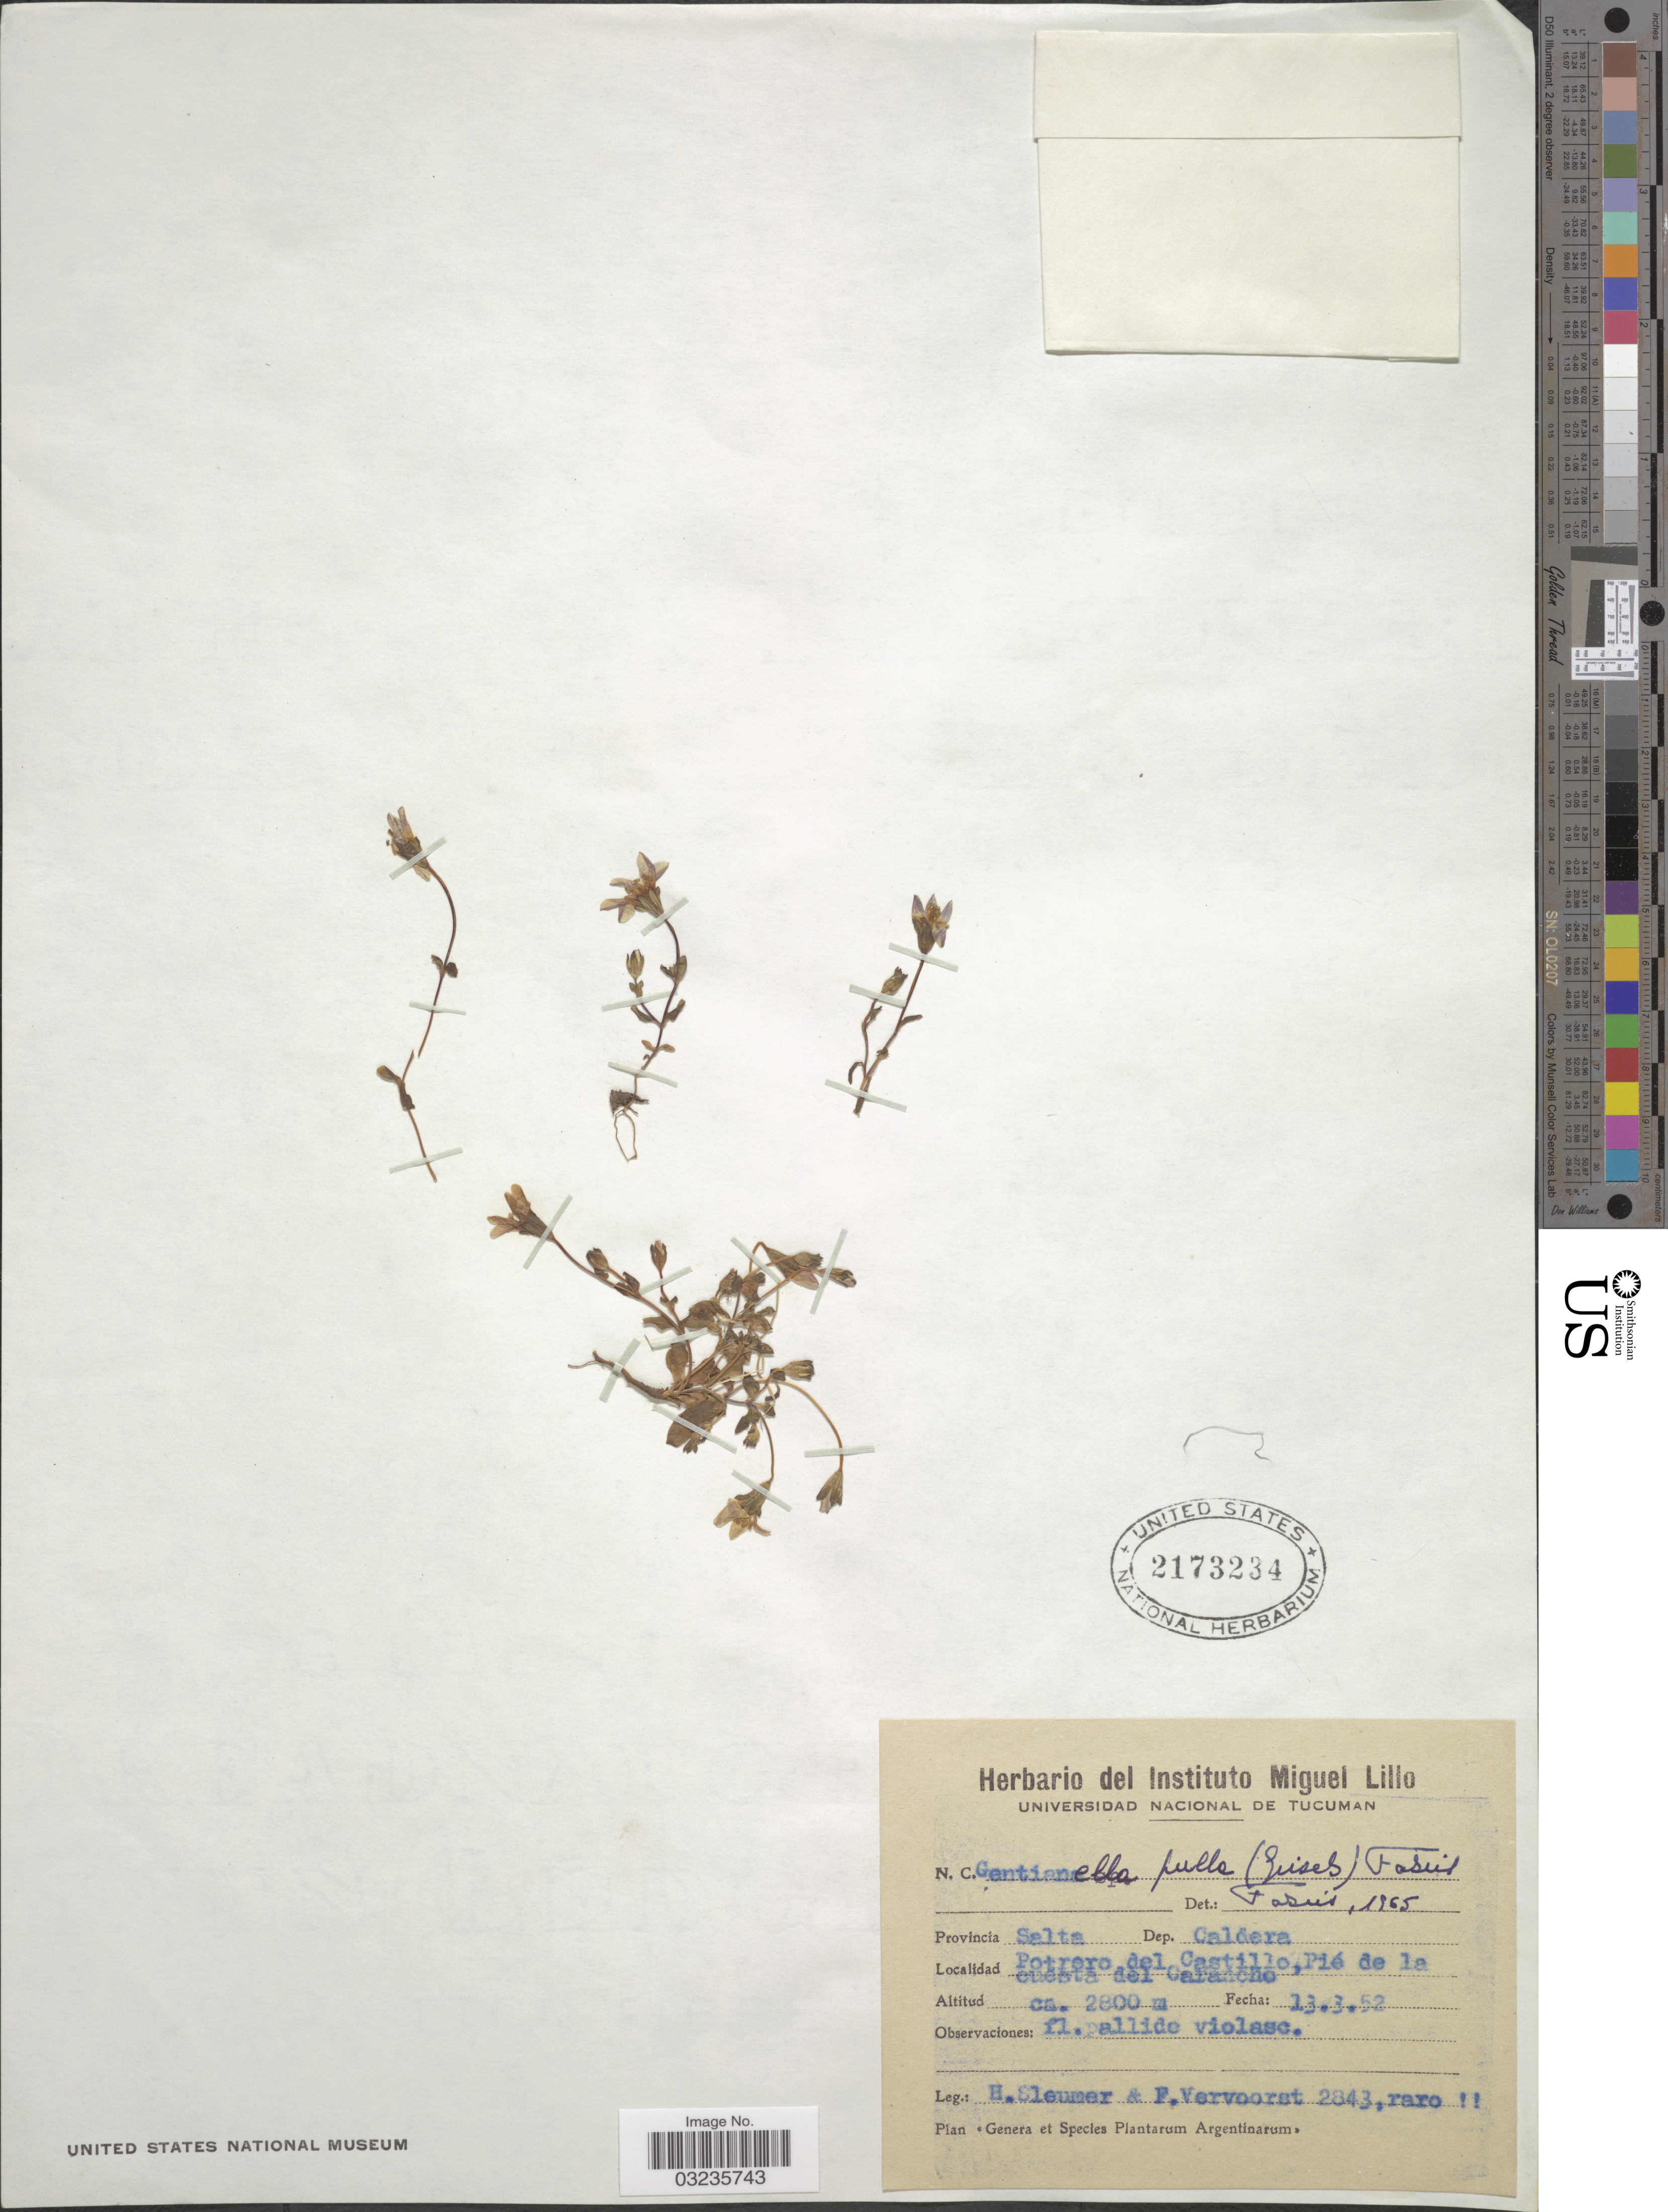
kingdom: Plantae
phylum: Tracheophyta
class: Magnoliopsida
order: Gentianales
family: Gentianaceae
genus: Gentiana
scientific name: Gentiana pulla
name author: Griseb.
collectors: H. O. Sleumer & F. Vervoorst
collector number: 2843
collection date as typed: Transcribed d/m/y: 13/3/52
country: Argentina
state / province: Salta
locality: Dep. Caldera. Potrero del Castillo, Pié de la cuesta del Carancho.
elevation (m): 2800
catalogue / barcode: US 2173234